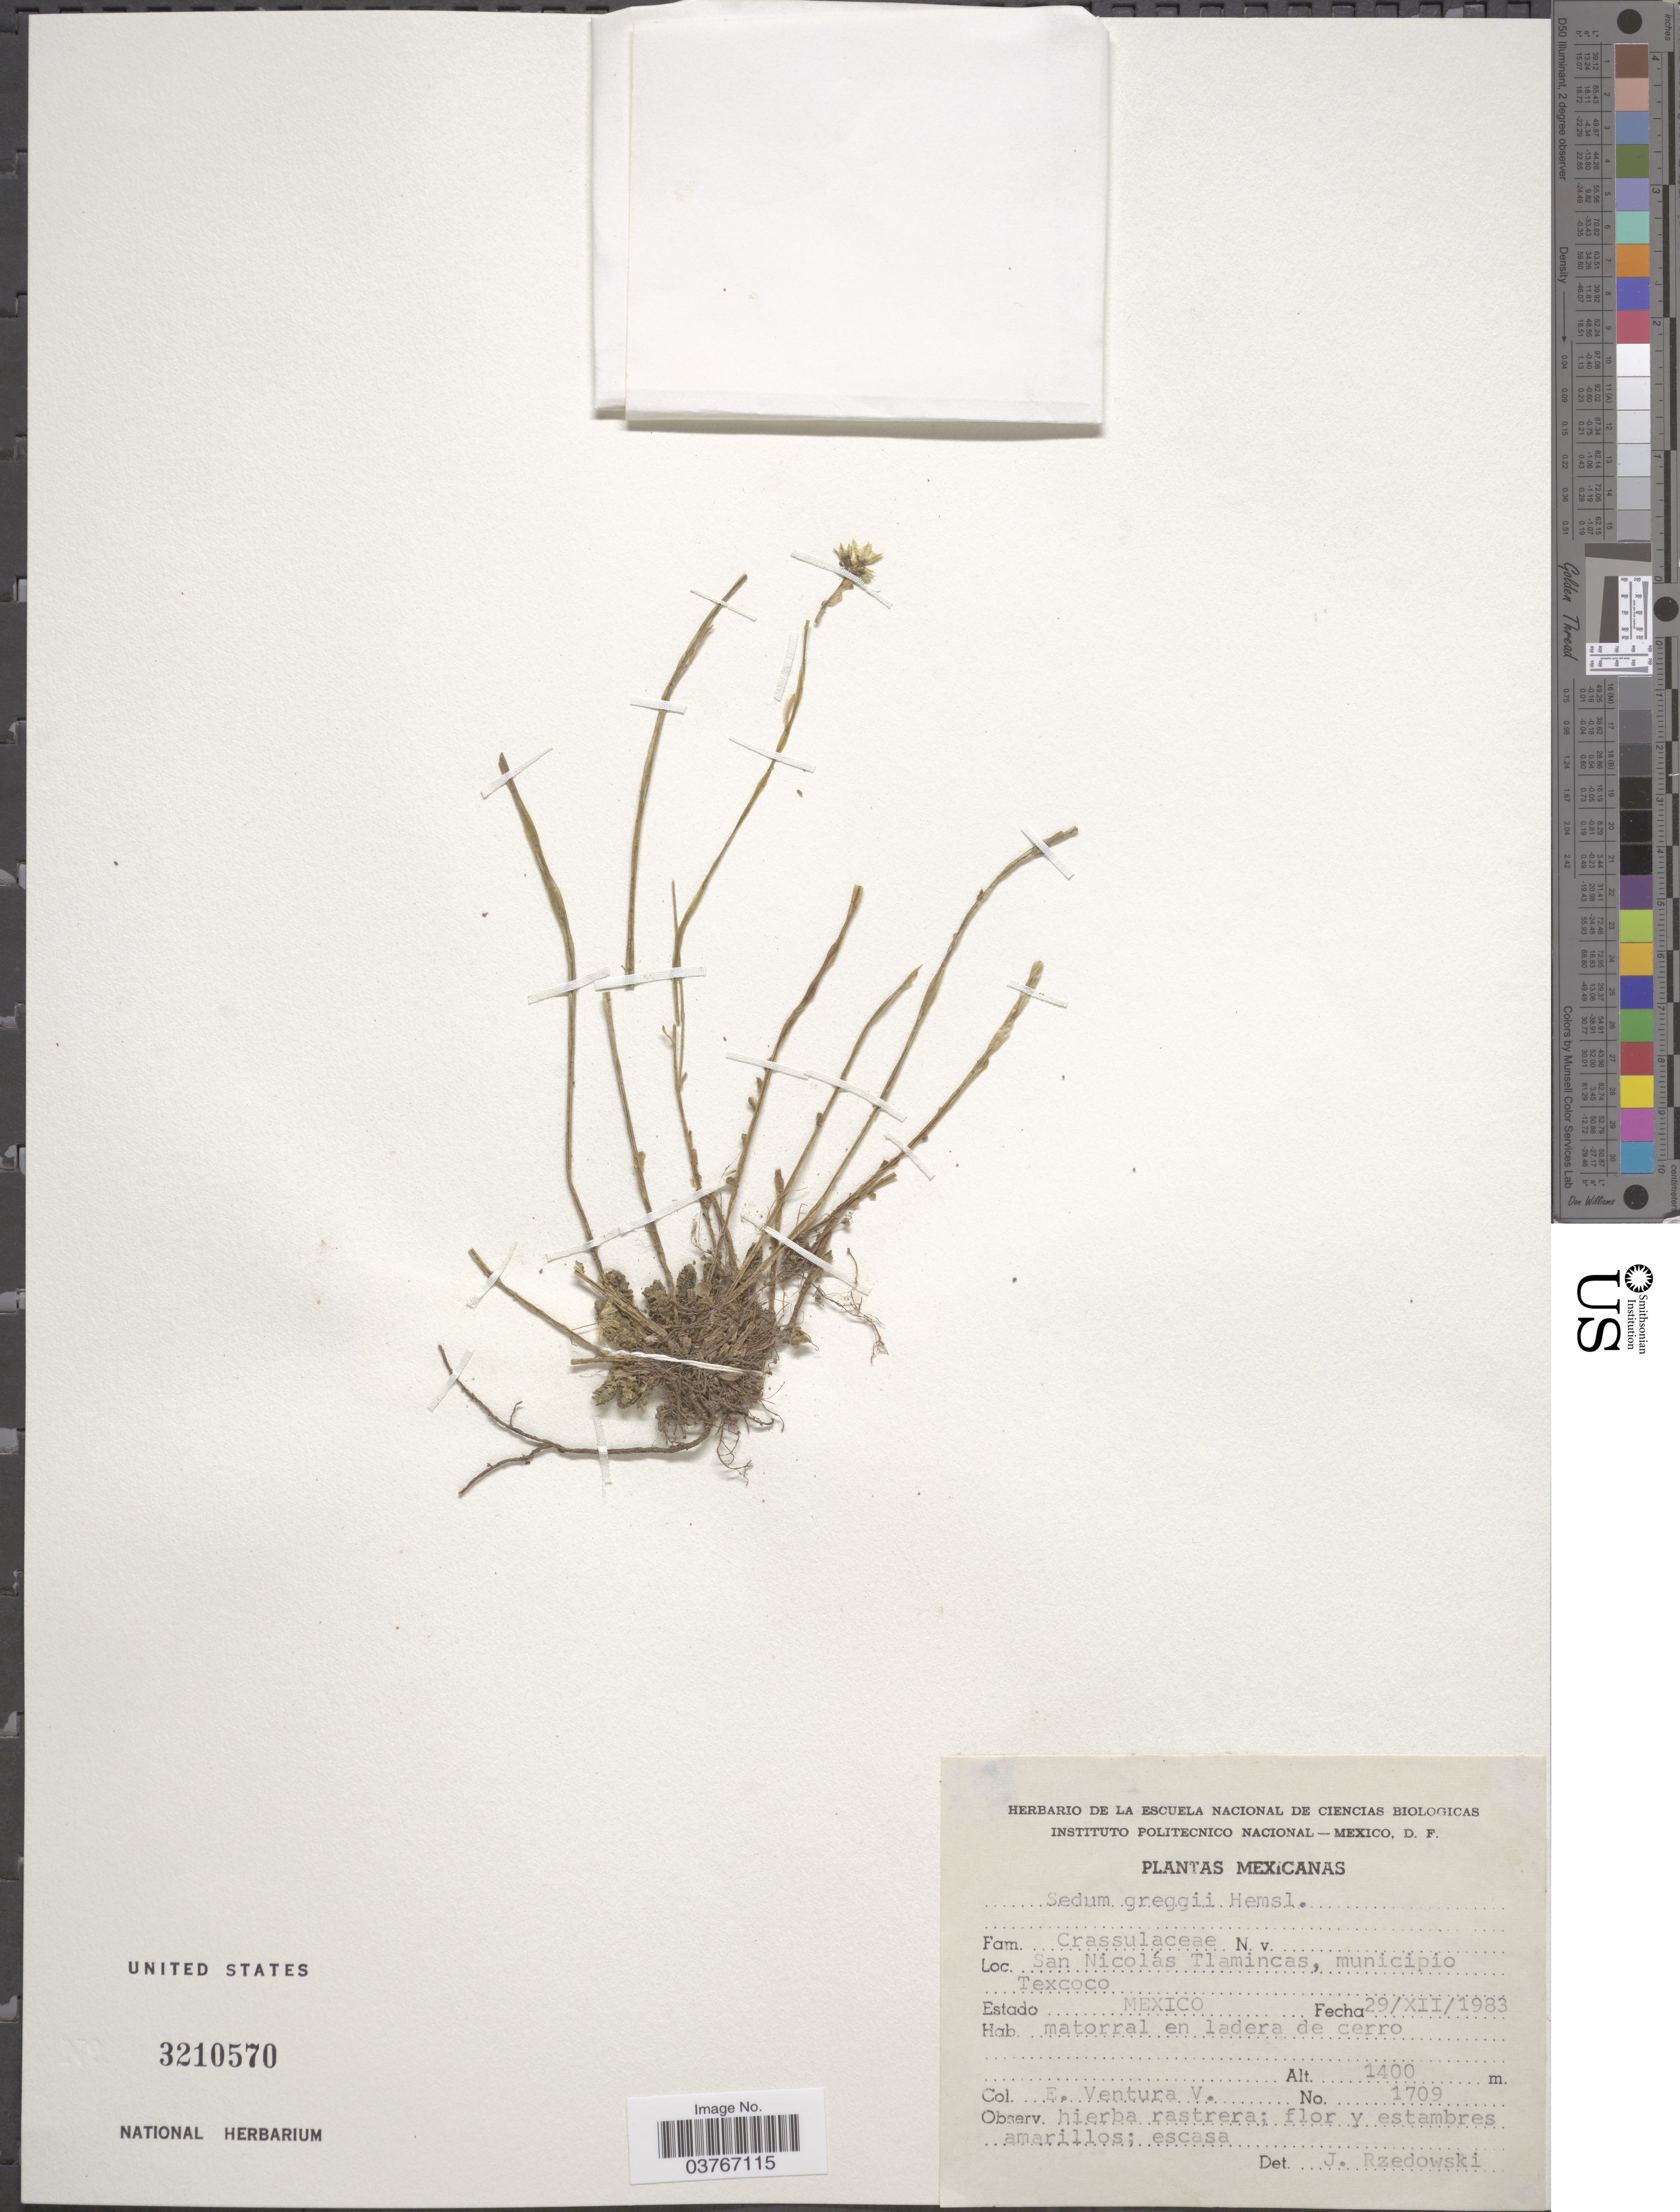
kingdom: Plantae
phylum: Tracheophyta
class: Magnoliopsida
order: Saxifragales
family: Crassulaceae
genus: Sedum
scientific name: Sedum greggii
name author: Hemsl.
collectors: E. Ventura V.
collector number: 1709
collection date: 1983-12-29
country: Mexico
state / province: México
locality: San Nicolás Tlamincas, municipio Texcoco.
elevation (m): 1400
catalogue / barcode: US 3210570